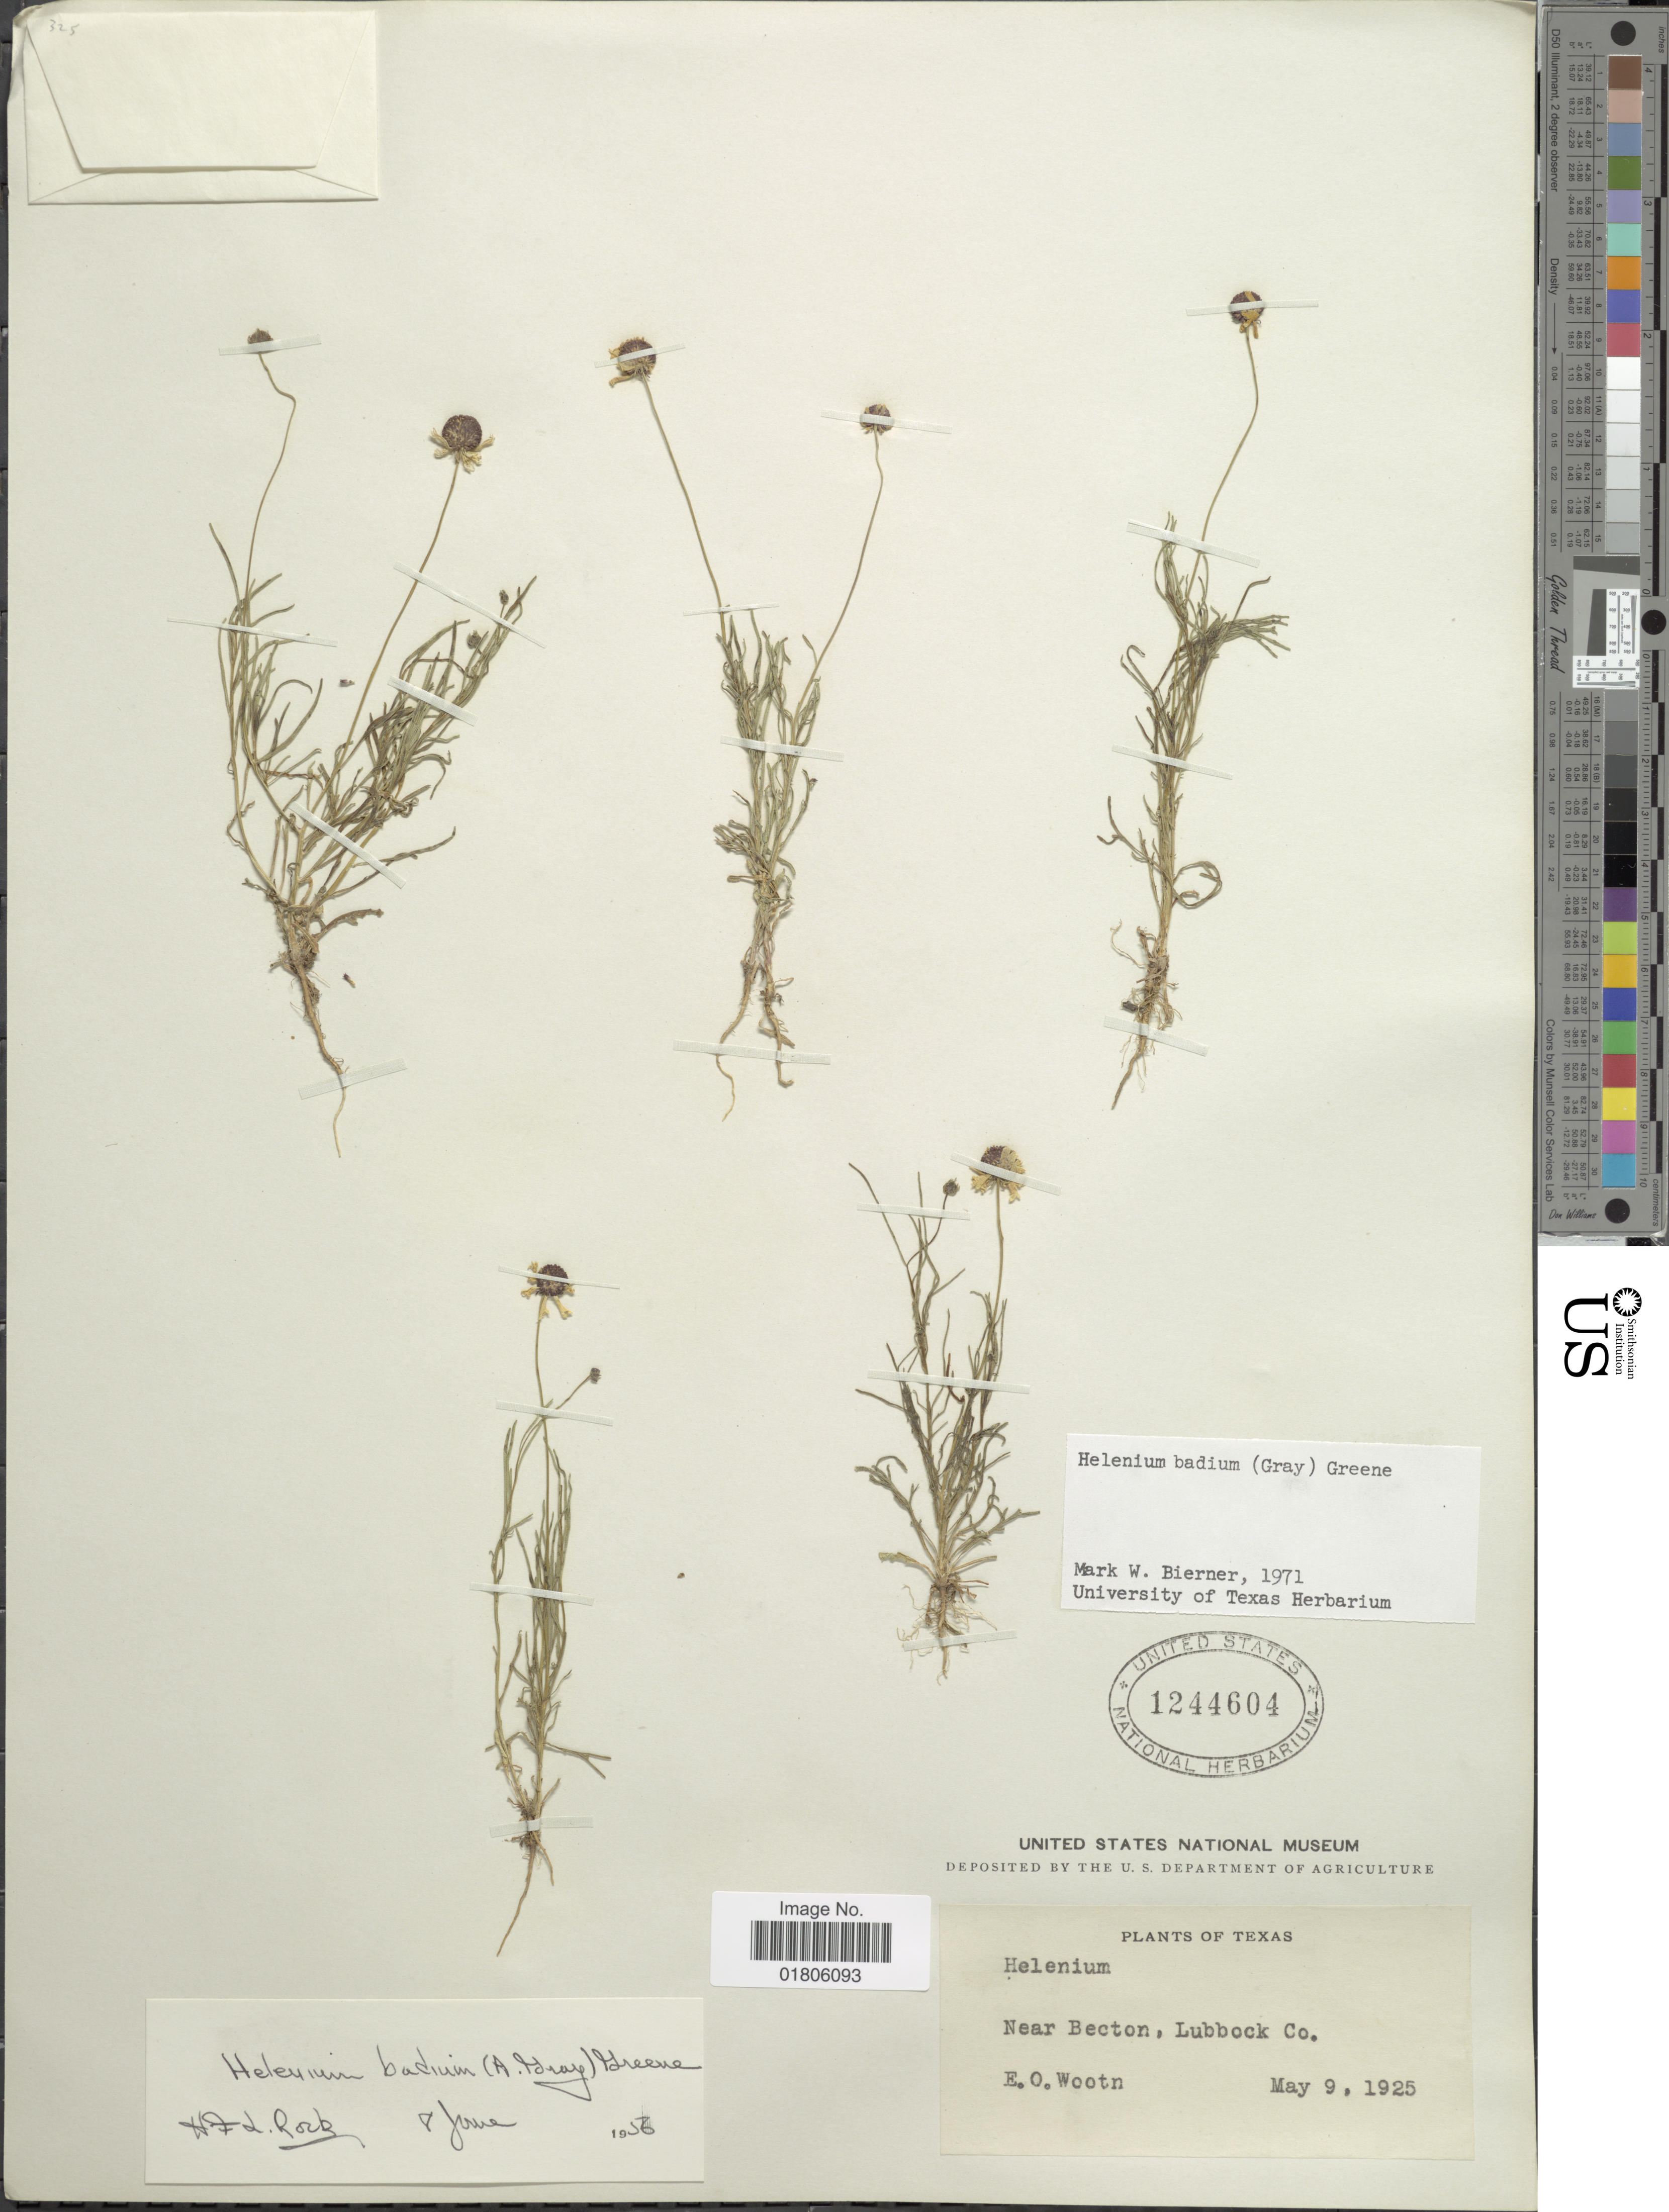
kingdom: Plantae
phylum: Tracheophyta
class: Magnoliopsida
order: Asterales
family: Asteraceae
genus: Helenium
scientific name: Helenium badium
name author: (A. Gray) Greene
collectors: E. O. Wooton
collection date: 1925-05-09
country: United States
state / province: Texas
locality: Near Beckton, Lubbock Co.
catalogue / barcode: US 1244604